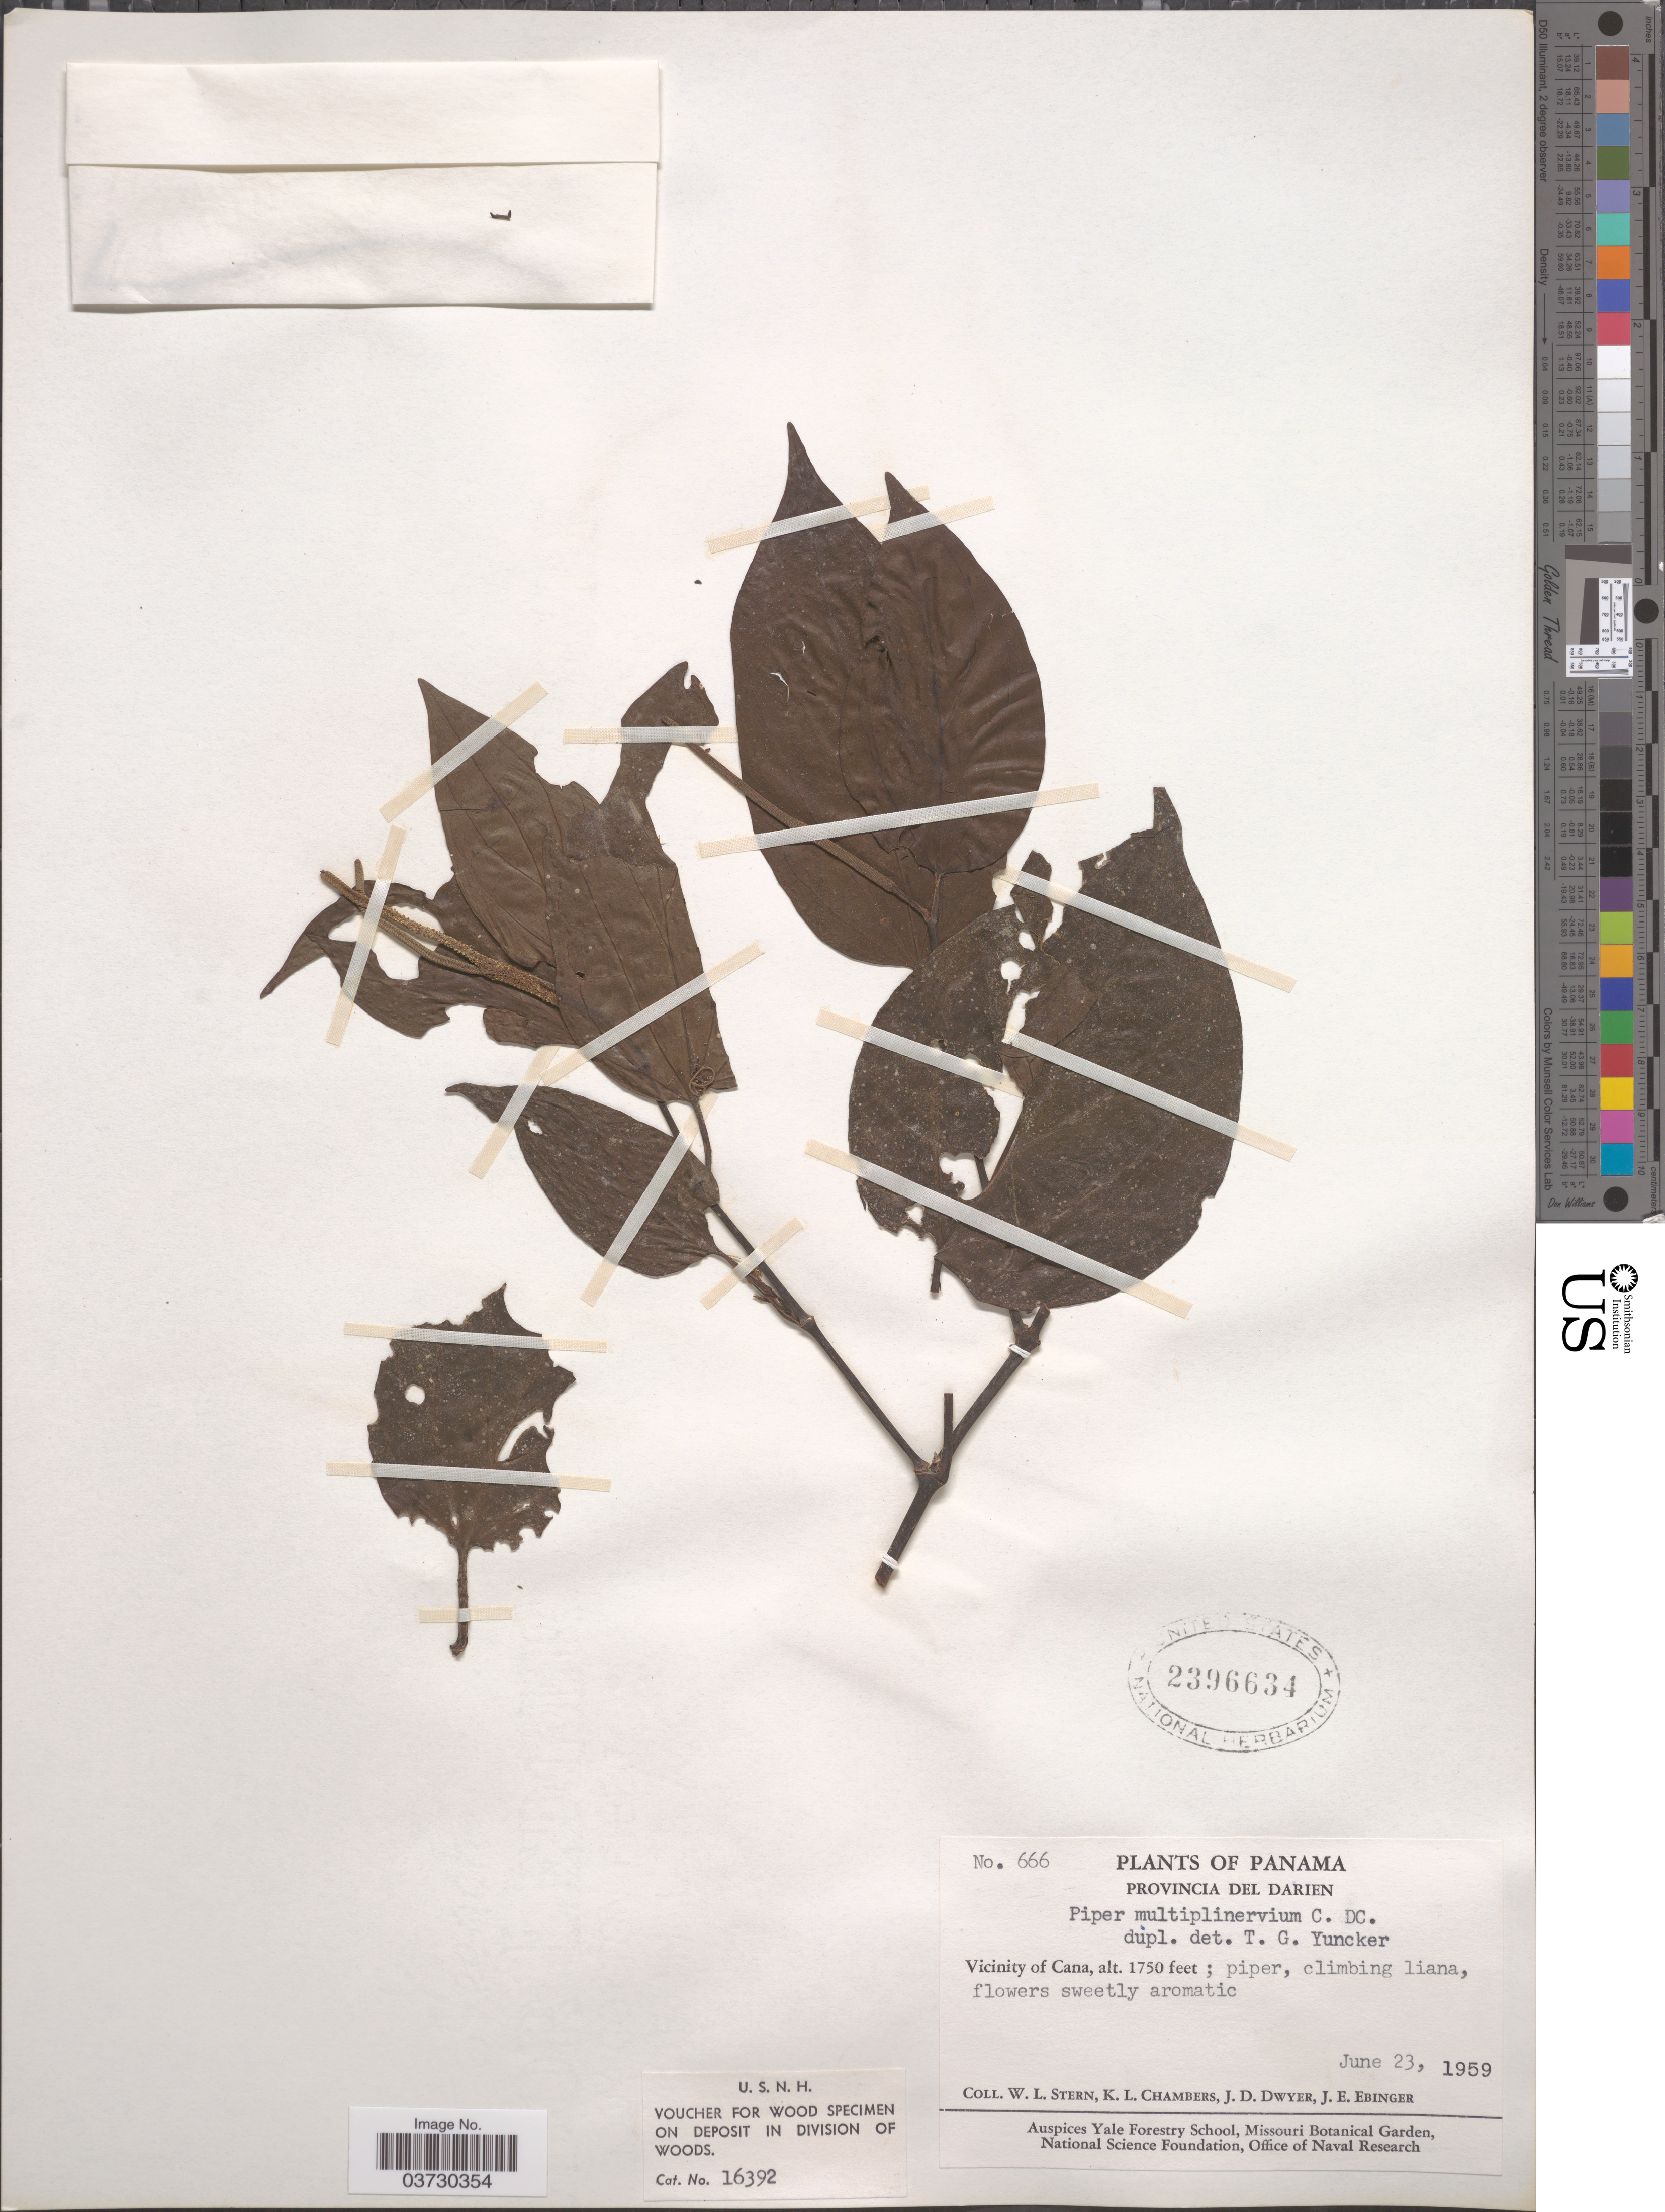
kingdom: Plantae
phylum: Tracheophyta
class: Magnoliopsida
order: Piperales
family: Piperaceae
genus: Piper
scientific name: Piper multiplinervium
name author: C. DC.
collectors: W. L. Stern, K. Chambers, J. D. Dwyer & J. Ebinger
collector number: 666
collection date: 1959-06-23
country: Panama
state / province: Darien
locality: Vicinity of Cana.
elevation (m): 533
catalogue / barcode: US 2396634